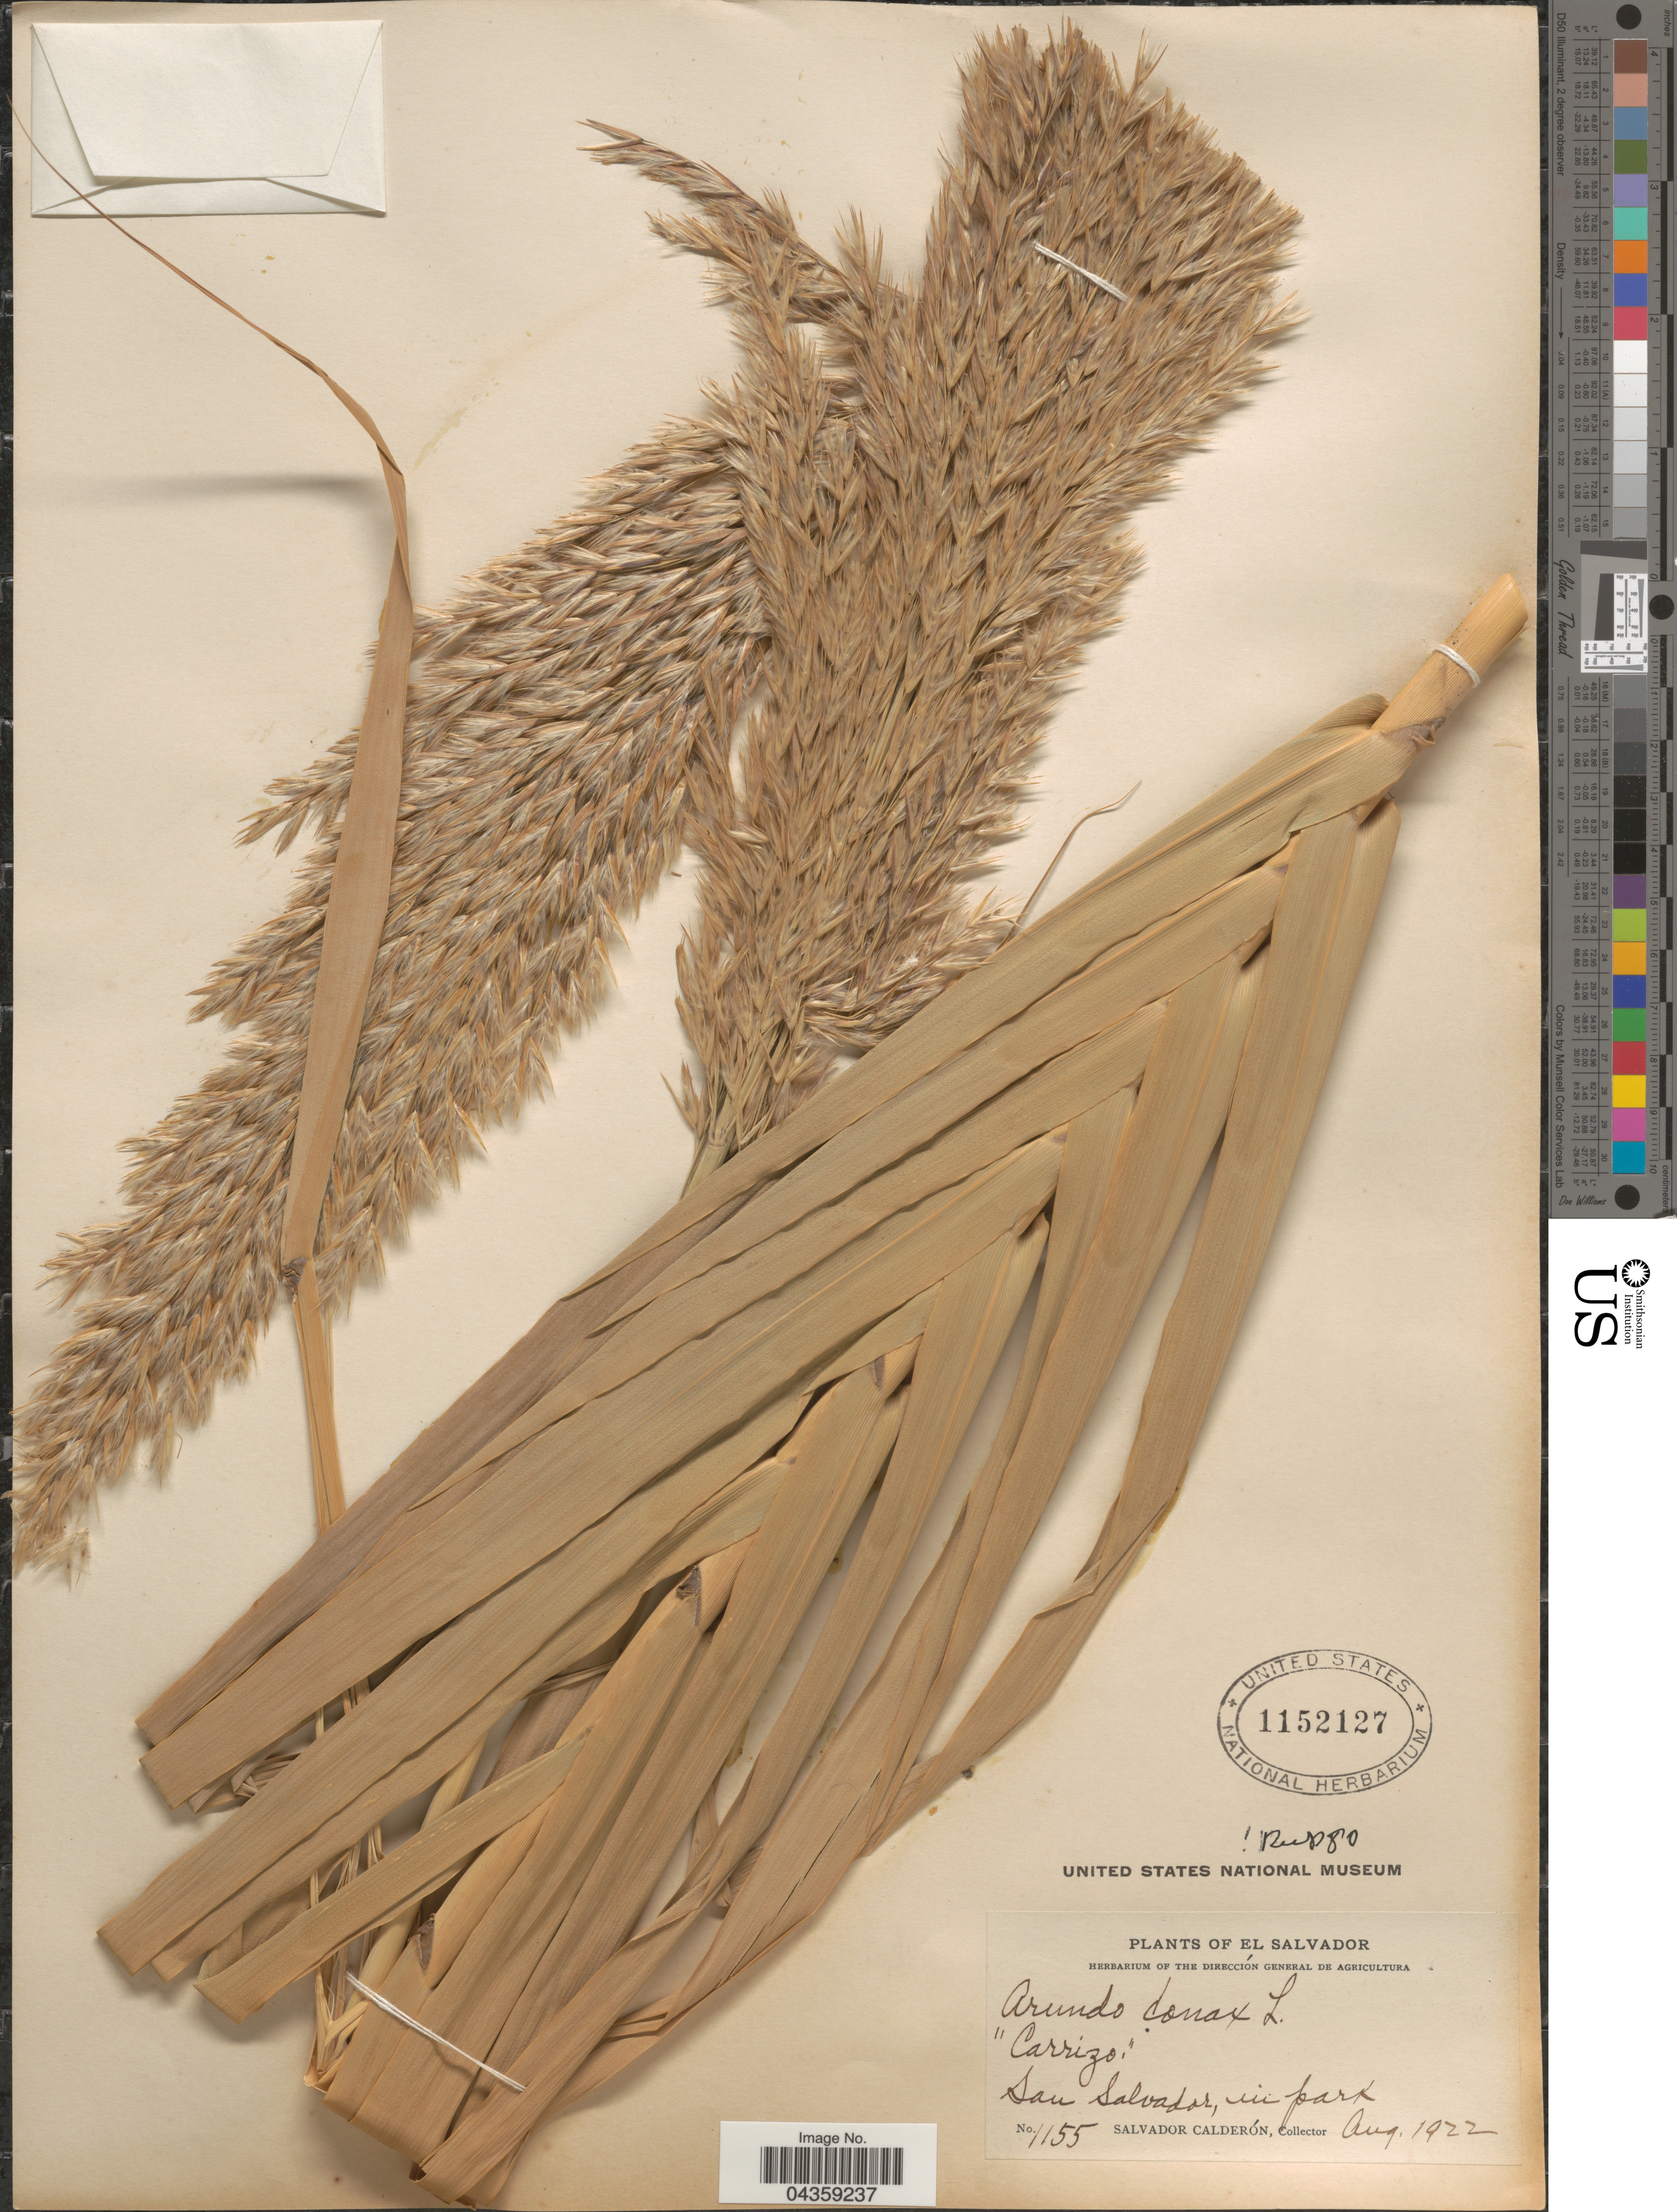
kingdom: Plantae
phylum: Tracheophyta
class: Liliopsida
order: Poales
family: Poaceae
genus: Arundo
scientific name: Arundo donax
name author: L.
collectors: S. Calderón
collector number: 1155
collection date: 1922-08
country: El Salvador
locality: El Salvador. "Carrizo".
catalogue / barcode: US 1152127